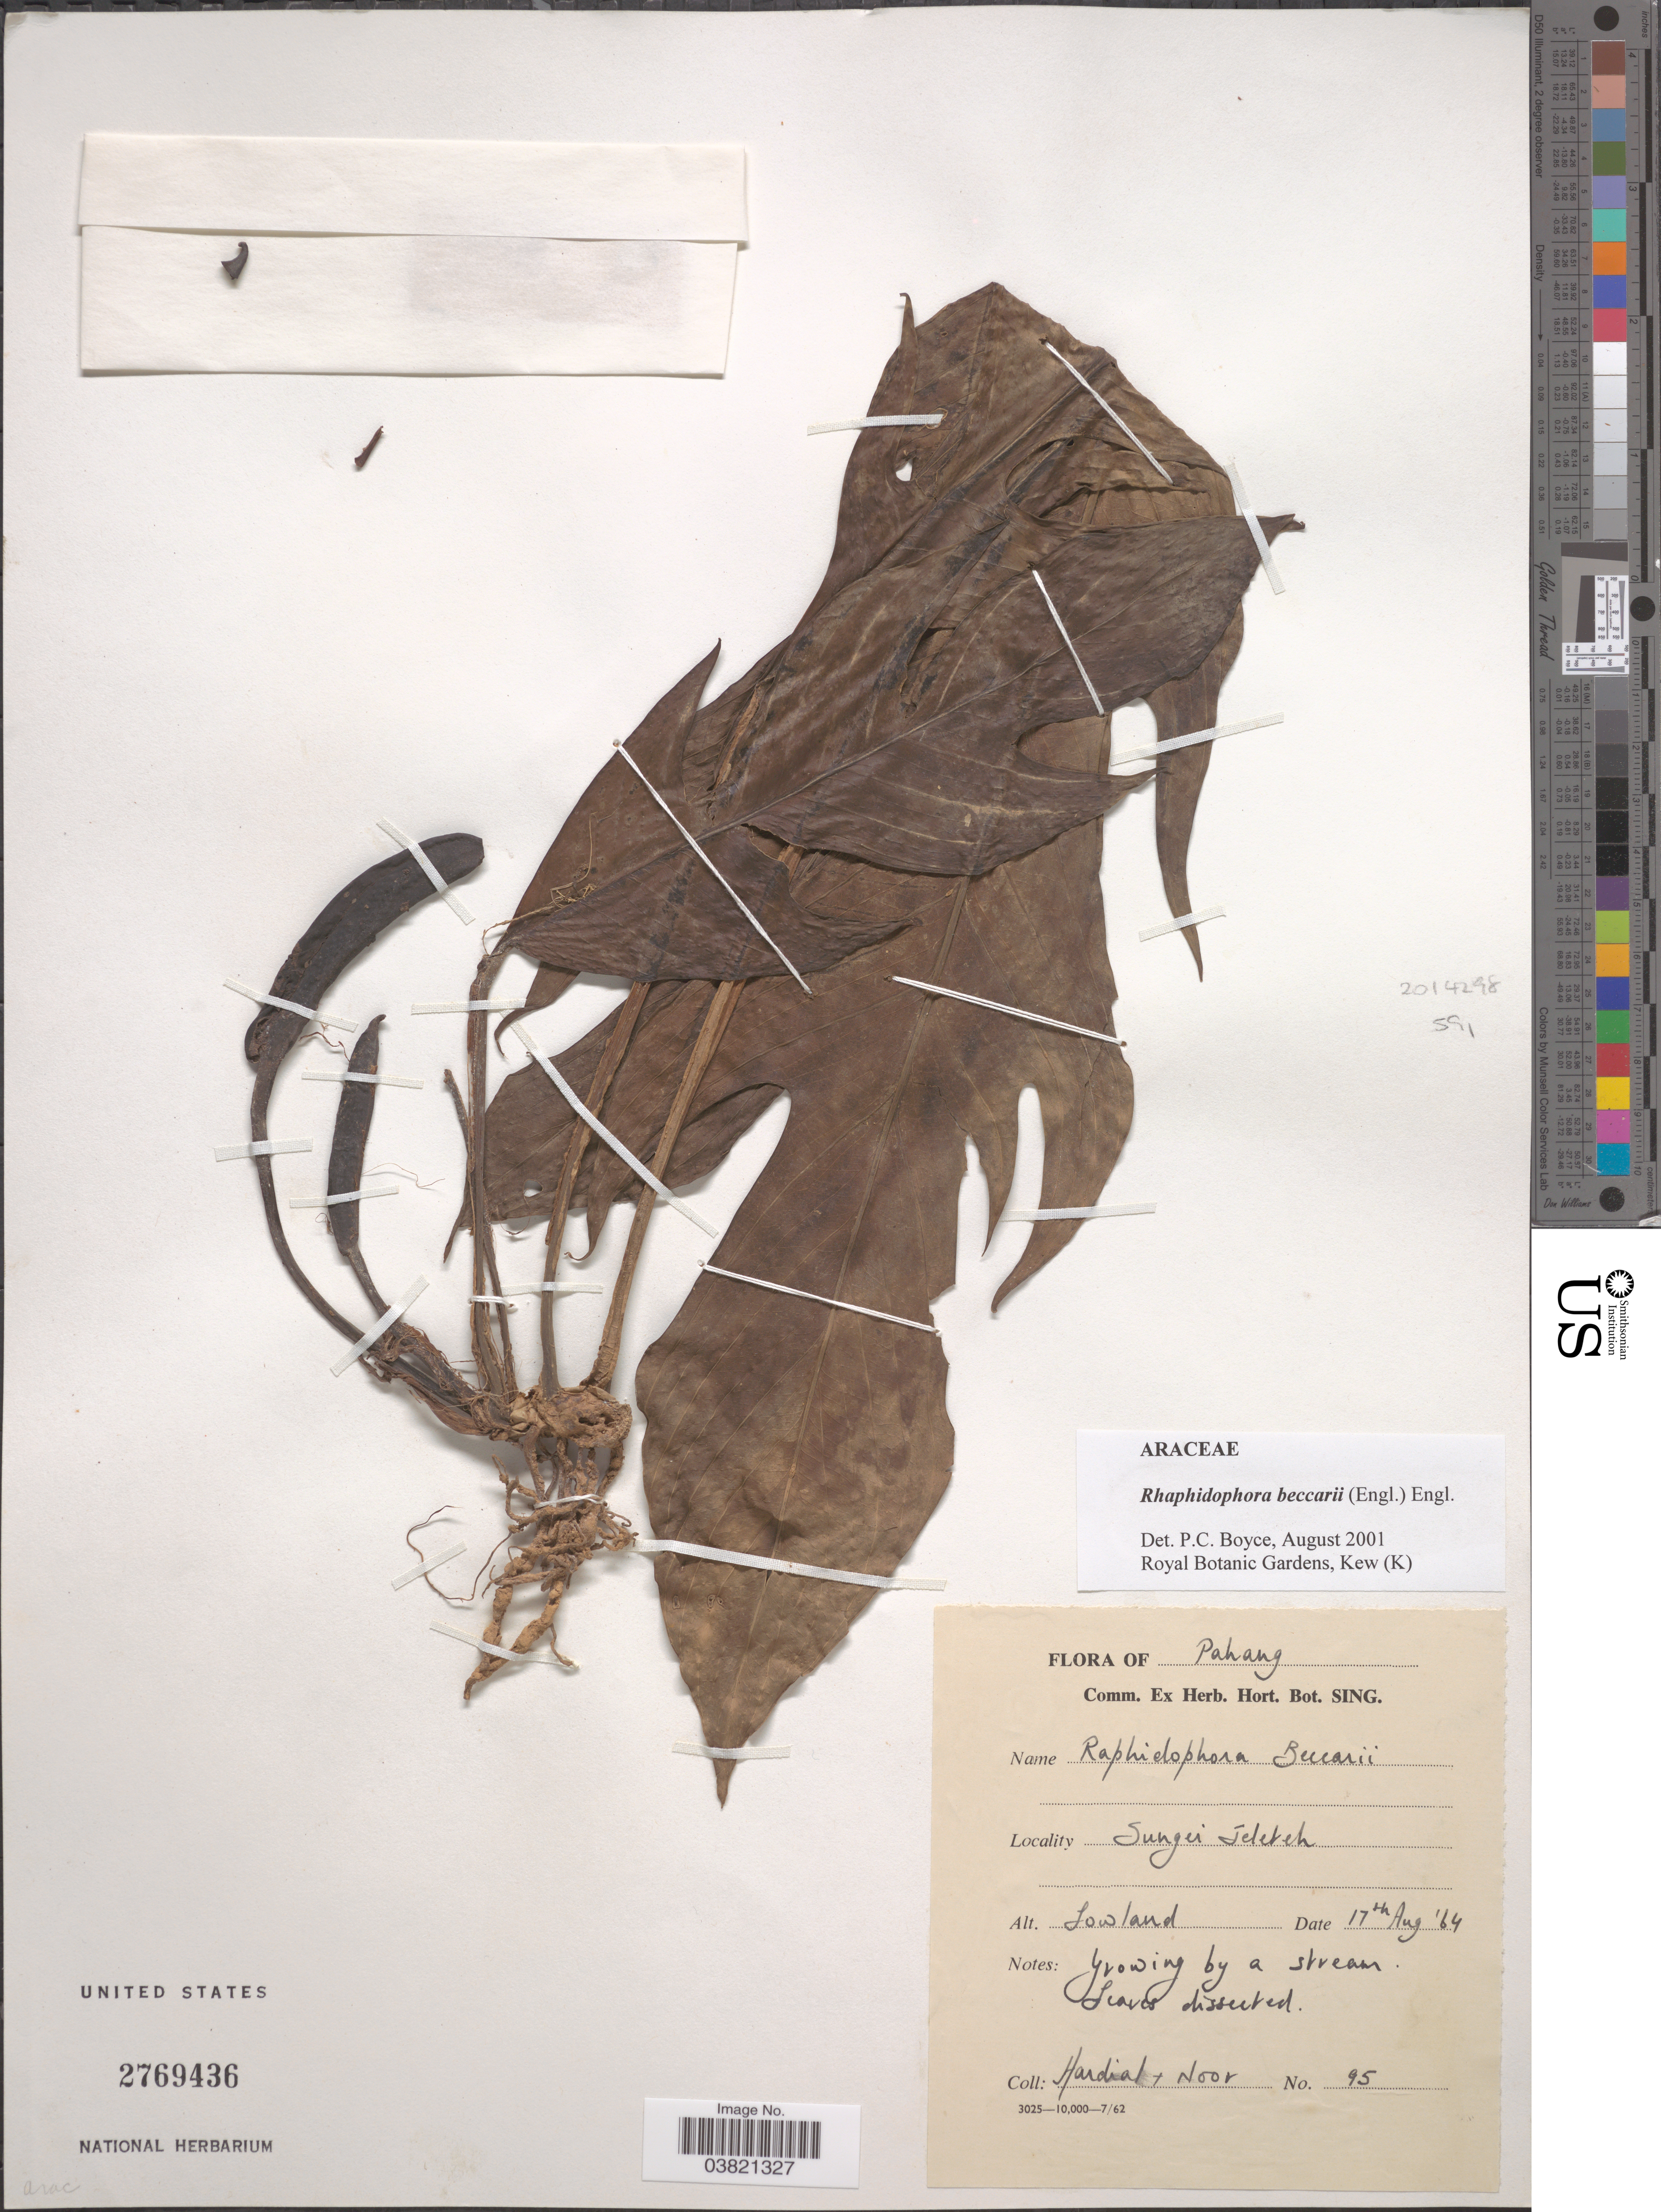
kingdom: Plantae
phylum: Tracheophyta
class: Liliopsida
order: Alismatales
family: Araceae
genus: Rhaphidophora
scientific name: Rhaphidophora beccarii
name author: (Engl.) Engl.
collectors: -. Hardial & Noor.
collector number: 95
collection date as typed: Transcribed d/m/y: 17/8/64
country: Malaysia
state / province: Pahang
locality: Sungei Jeleteh. [interpreted]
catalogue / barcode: US 2769436